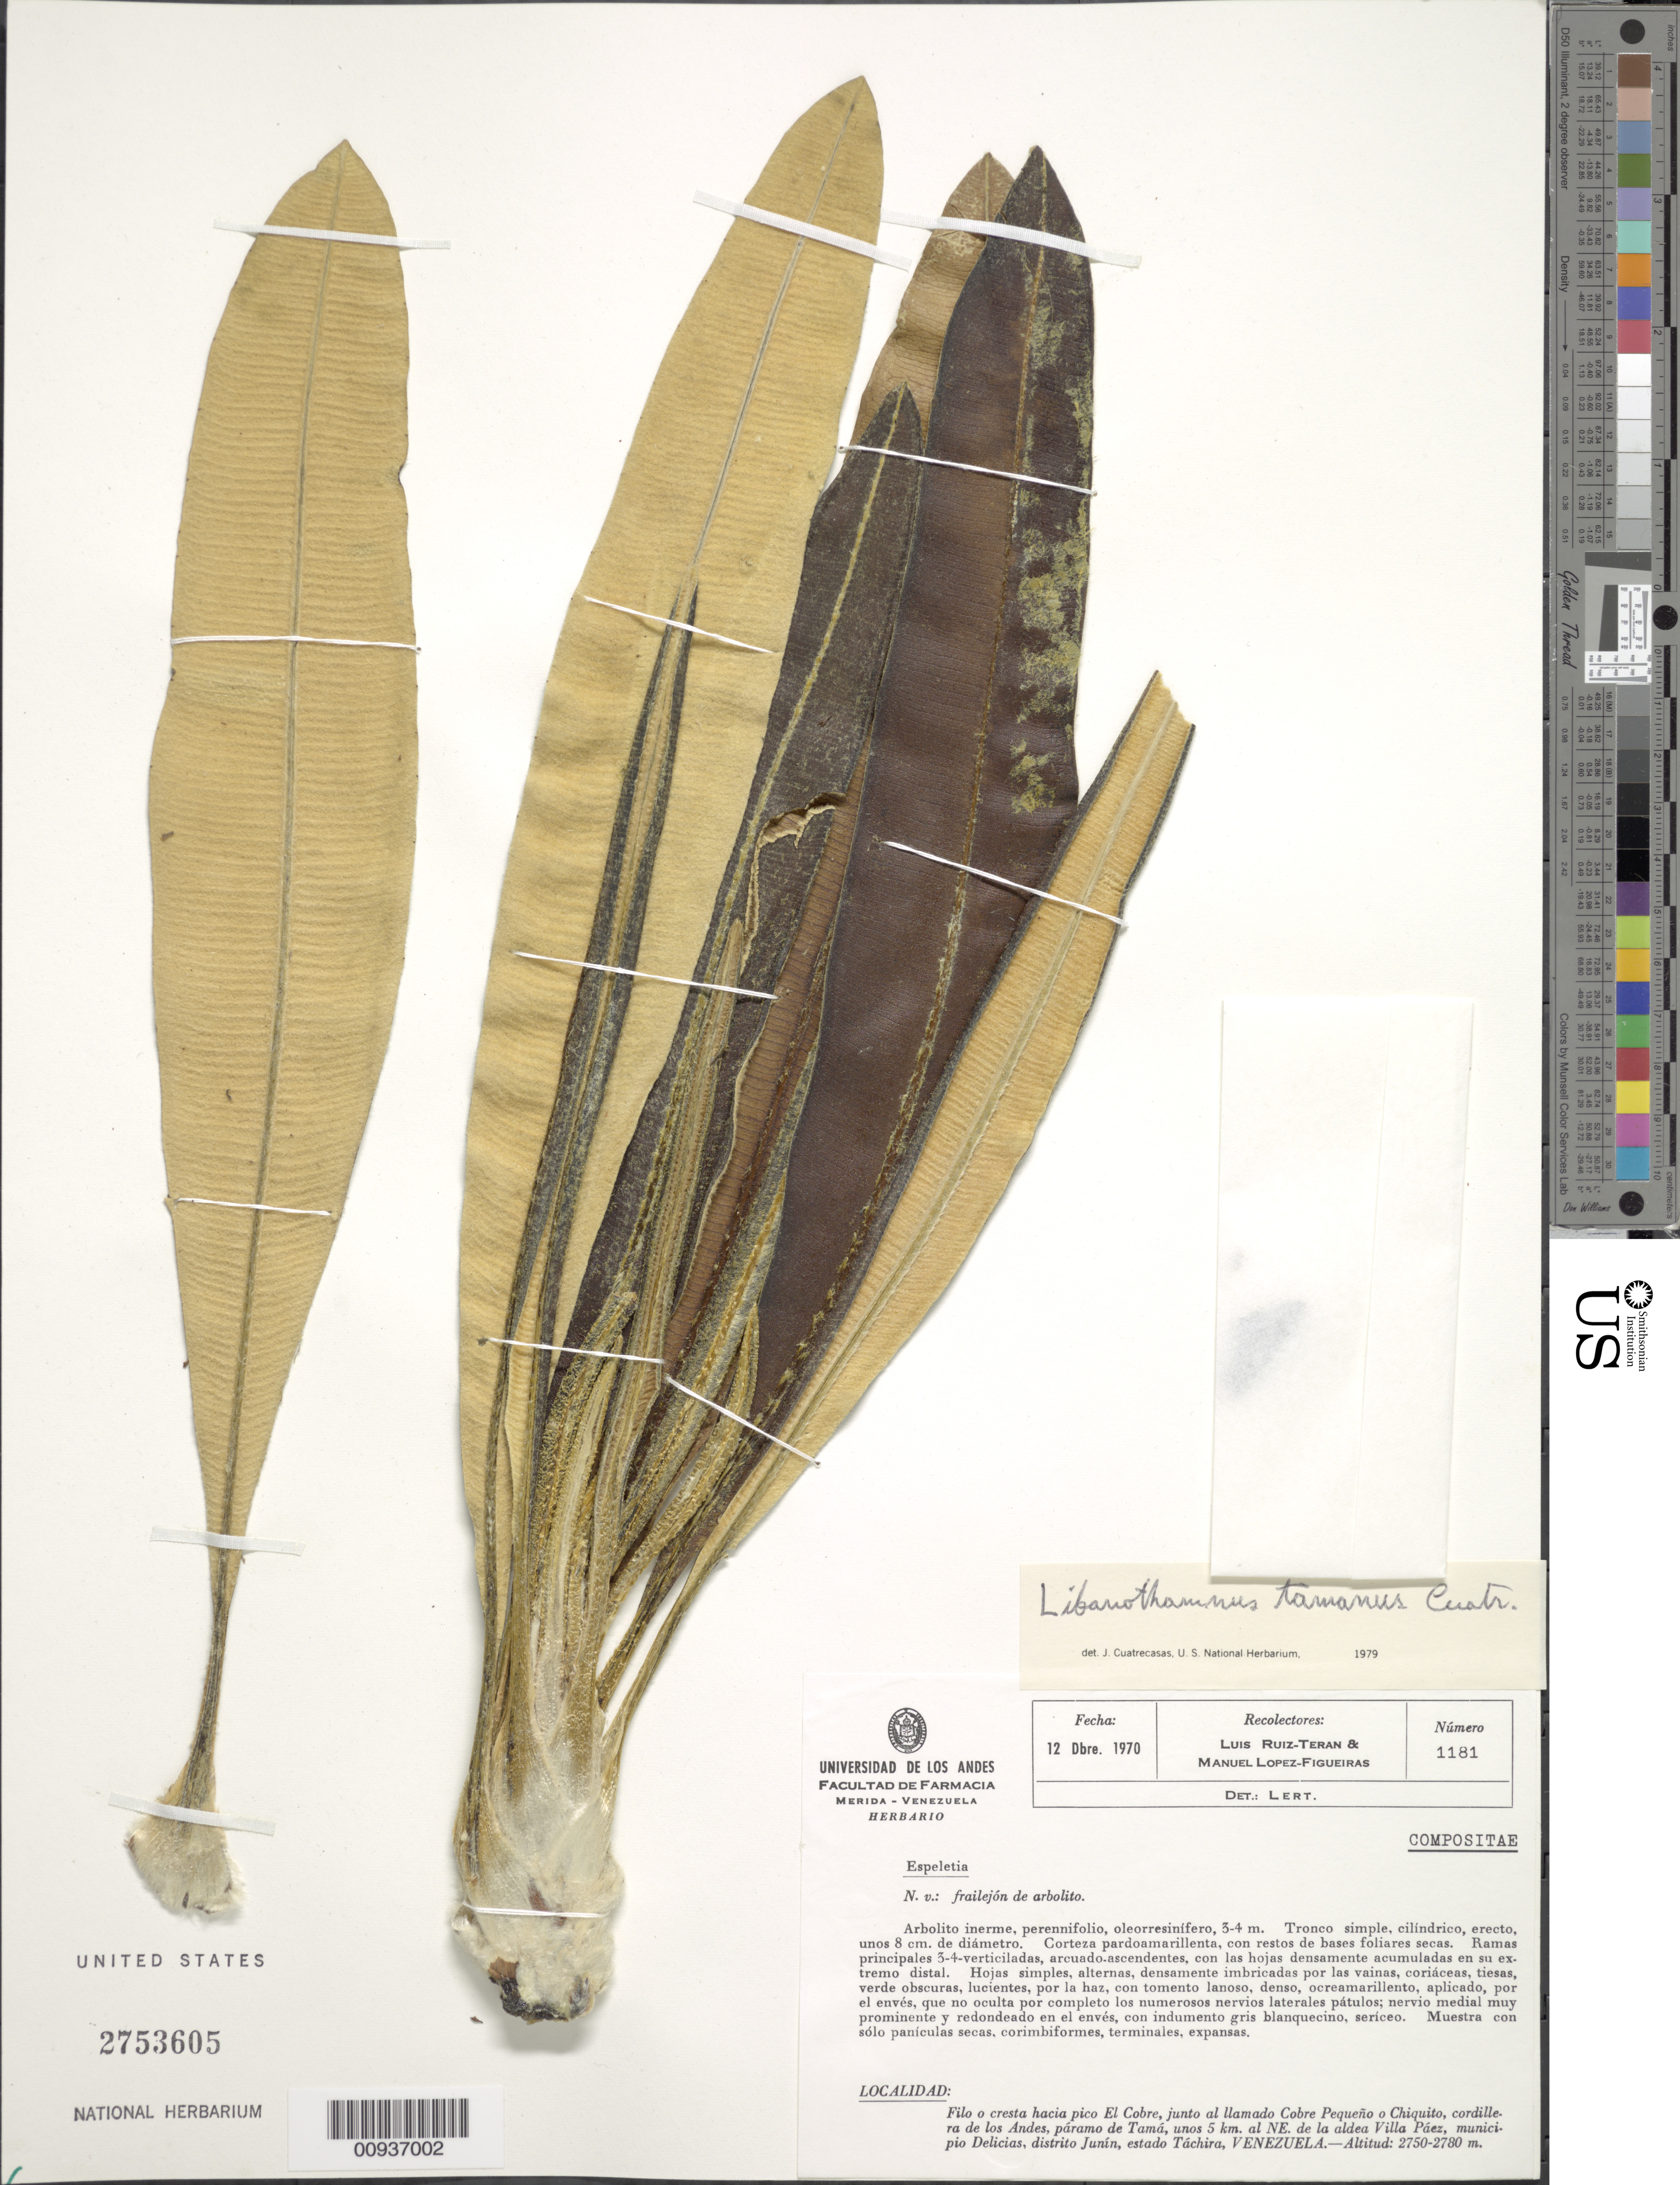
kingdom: Plantae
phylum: Tracheophyta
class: Magnoliopsida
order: Asterales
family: Asteraceae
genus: Libanothamnus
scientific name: Libanothamnus tamanus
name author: (Cuatrec.) Cuatrec.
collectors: L. Teran & M. López Figueiras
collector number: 1181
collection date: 1970-12-12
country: Venezuela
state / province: Tachira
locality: Filo o cresta hacia pico El Cobre, junto al llamado Cobre Pequeno o Chiquito, Cordillera de Los Andes, paramo de Tama, unos 5 km al NE de la aldea Villa Paez, Municipio Delicias, Distrito Junin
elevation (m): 2750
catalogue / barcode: US 2753605